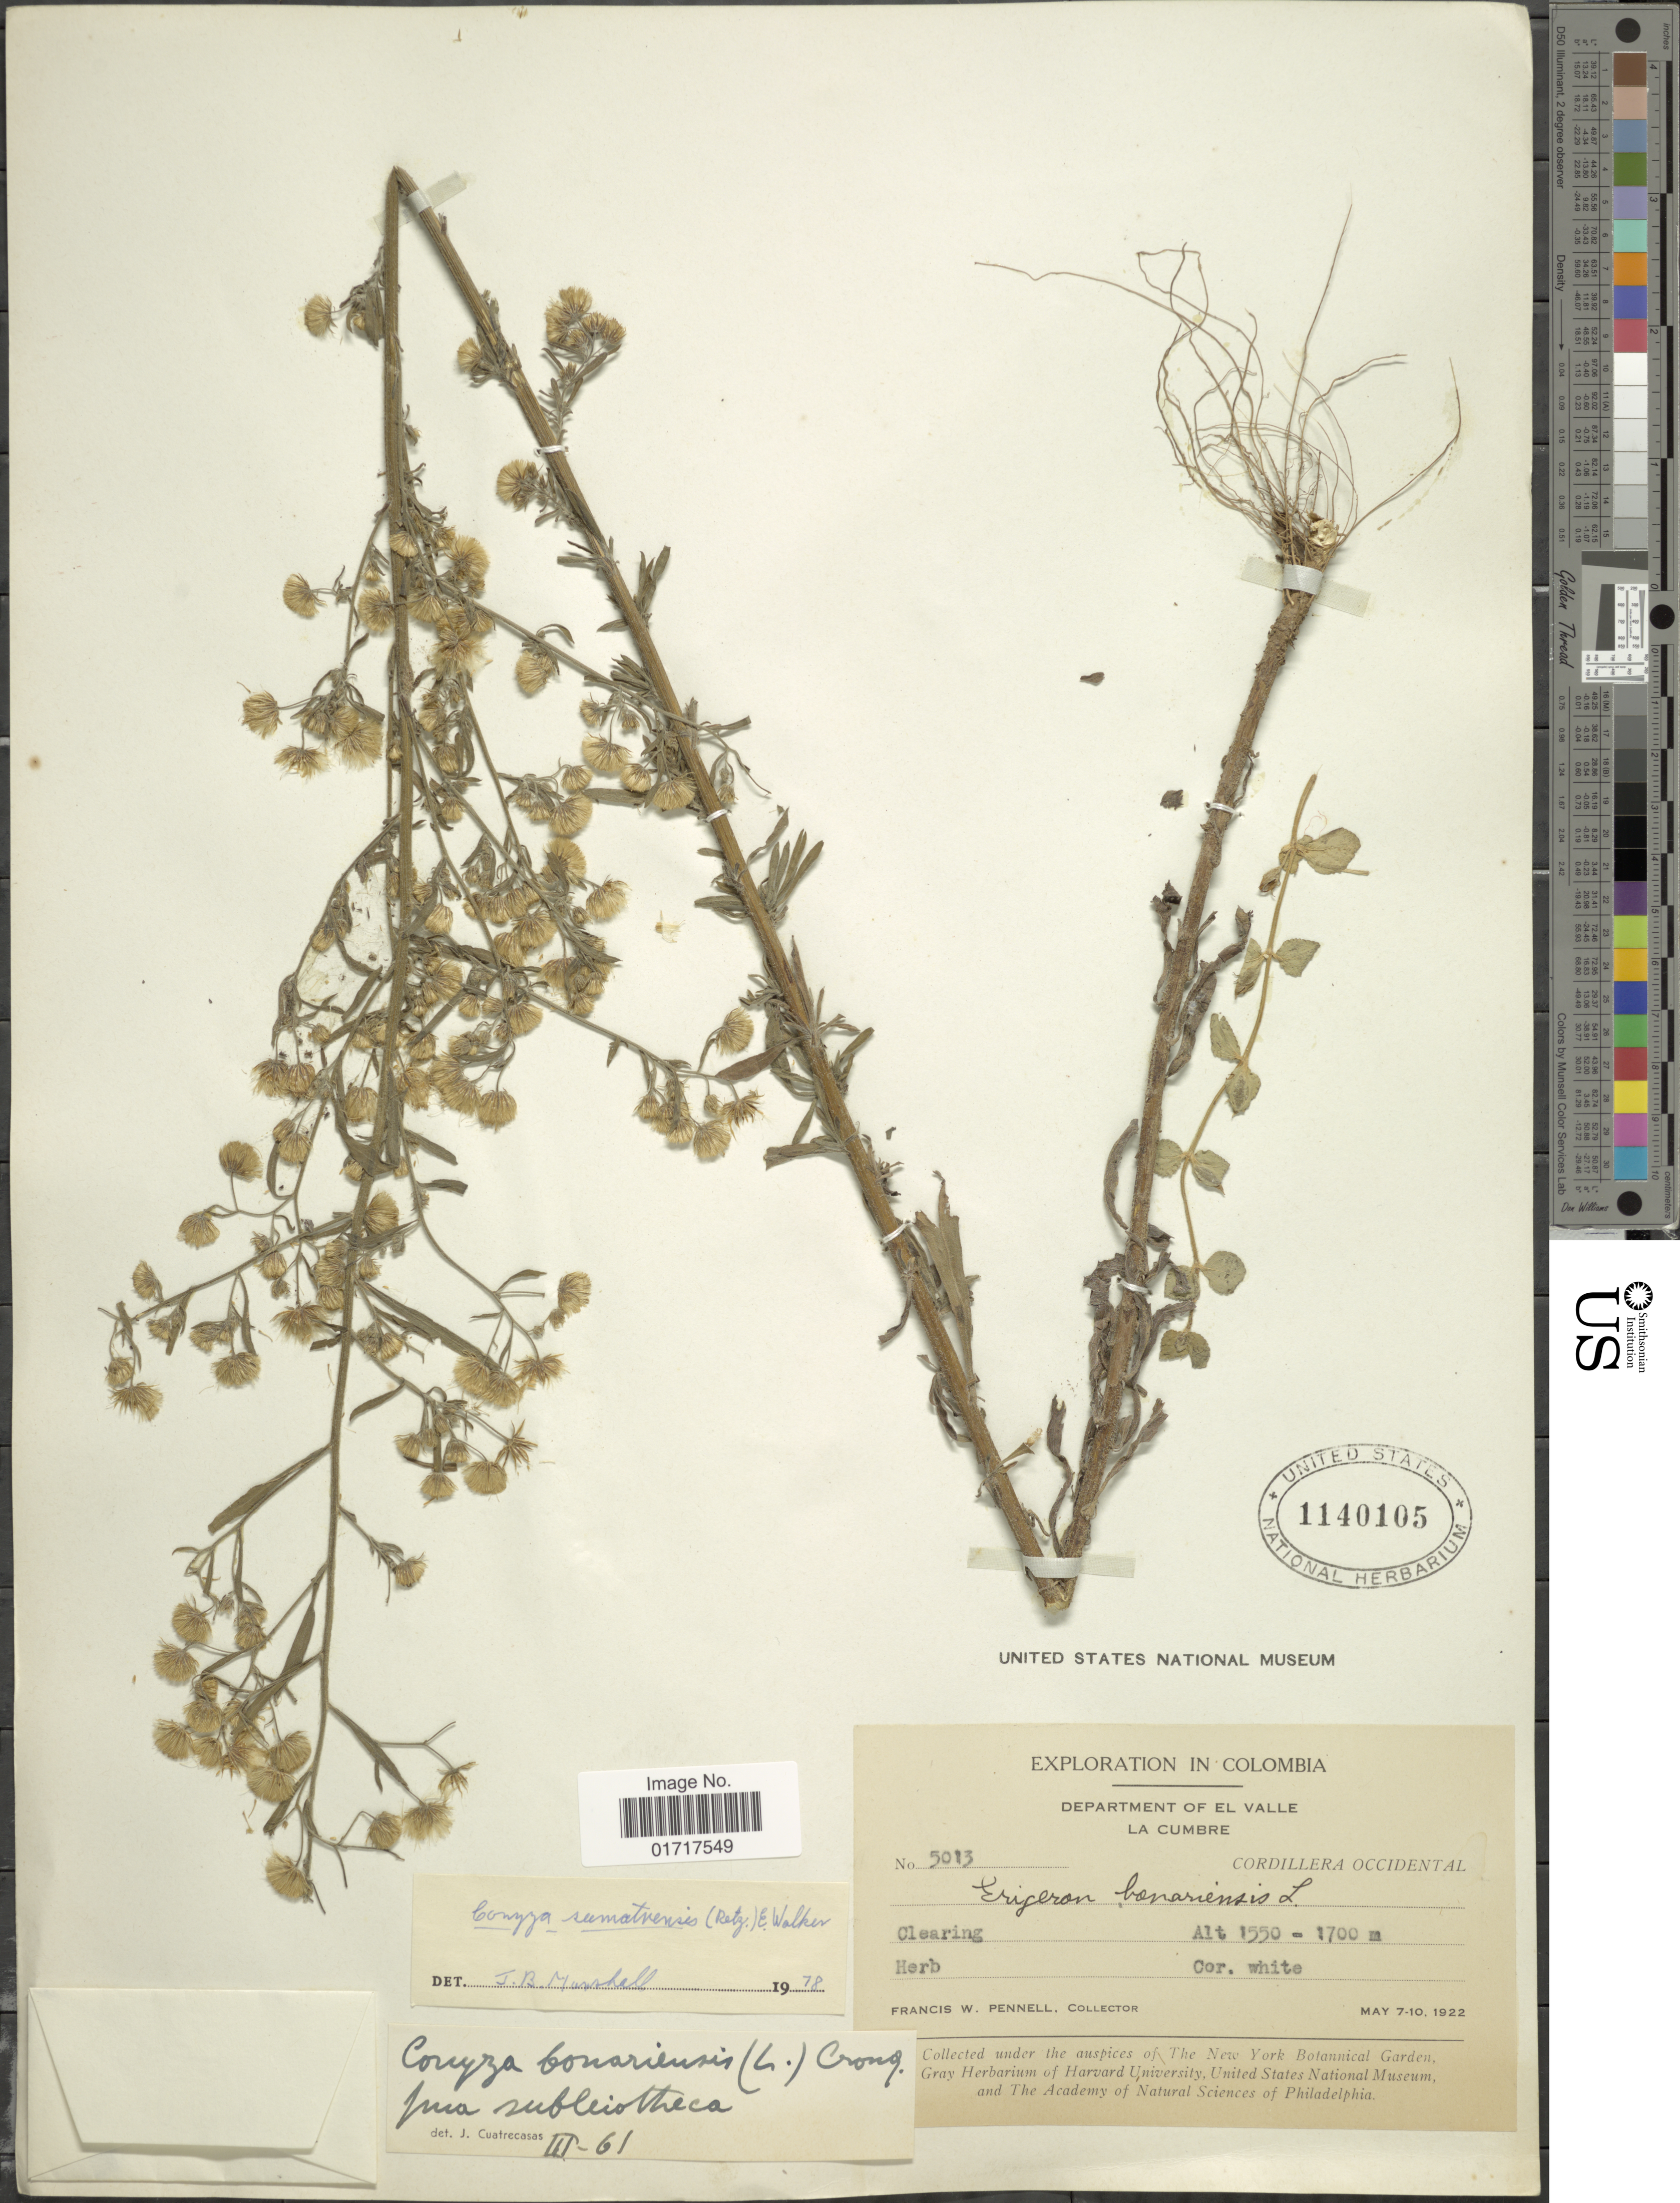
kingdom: Plantae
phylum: Tracheophyta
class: Magnoliopsida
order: Asterales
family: Asteraceae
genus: Conyza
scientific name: Conyza sumatrensis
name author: (Retz.) E. Walker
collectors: F. W. Pennell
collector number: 5013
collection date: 1922-05-07/1922-05-10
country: Colombia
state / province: Valle del Cauca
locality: Department of El Valle, La Cumbre, Cordillera Occidental.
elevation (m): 1550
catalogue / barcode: US 1140105